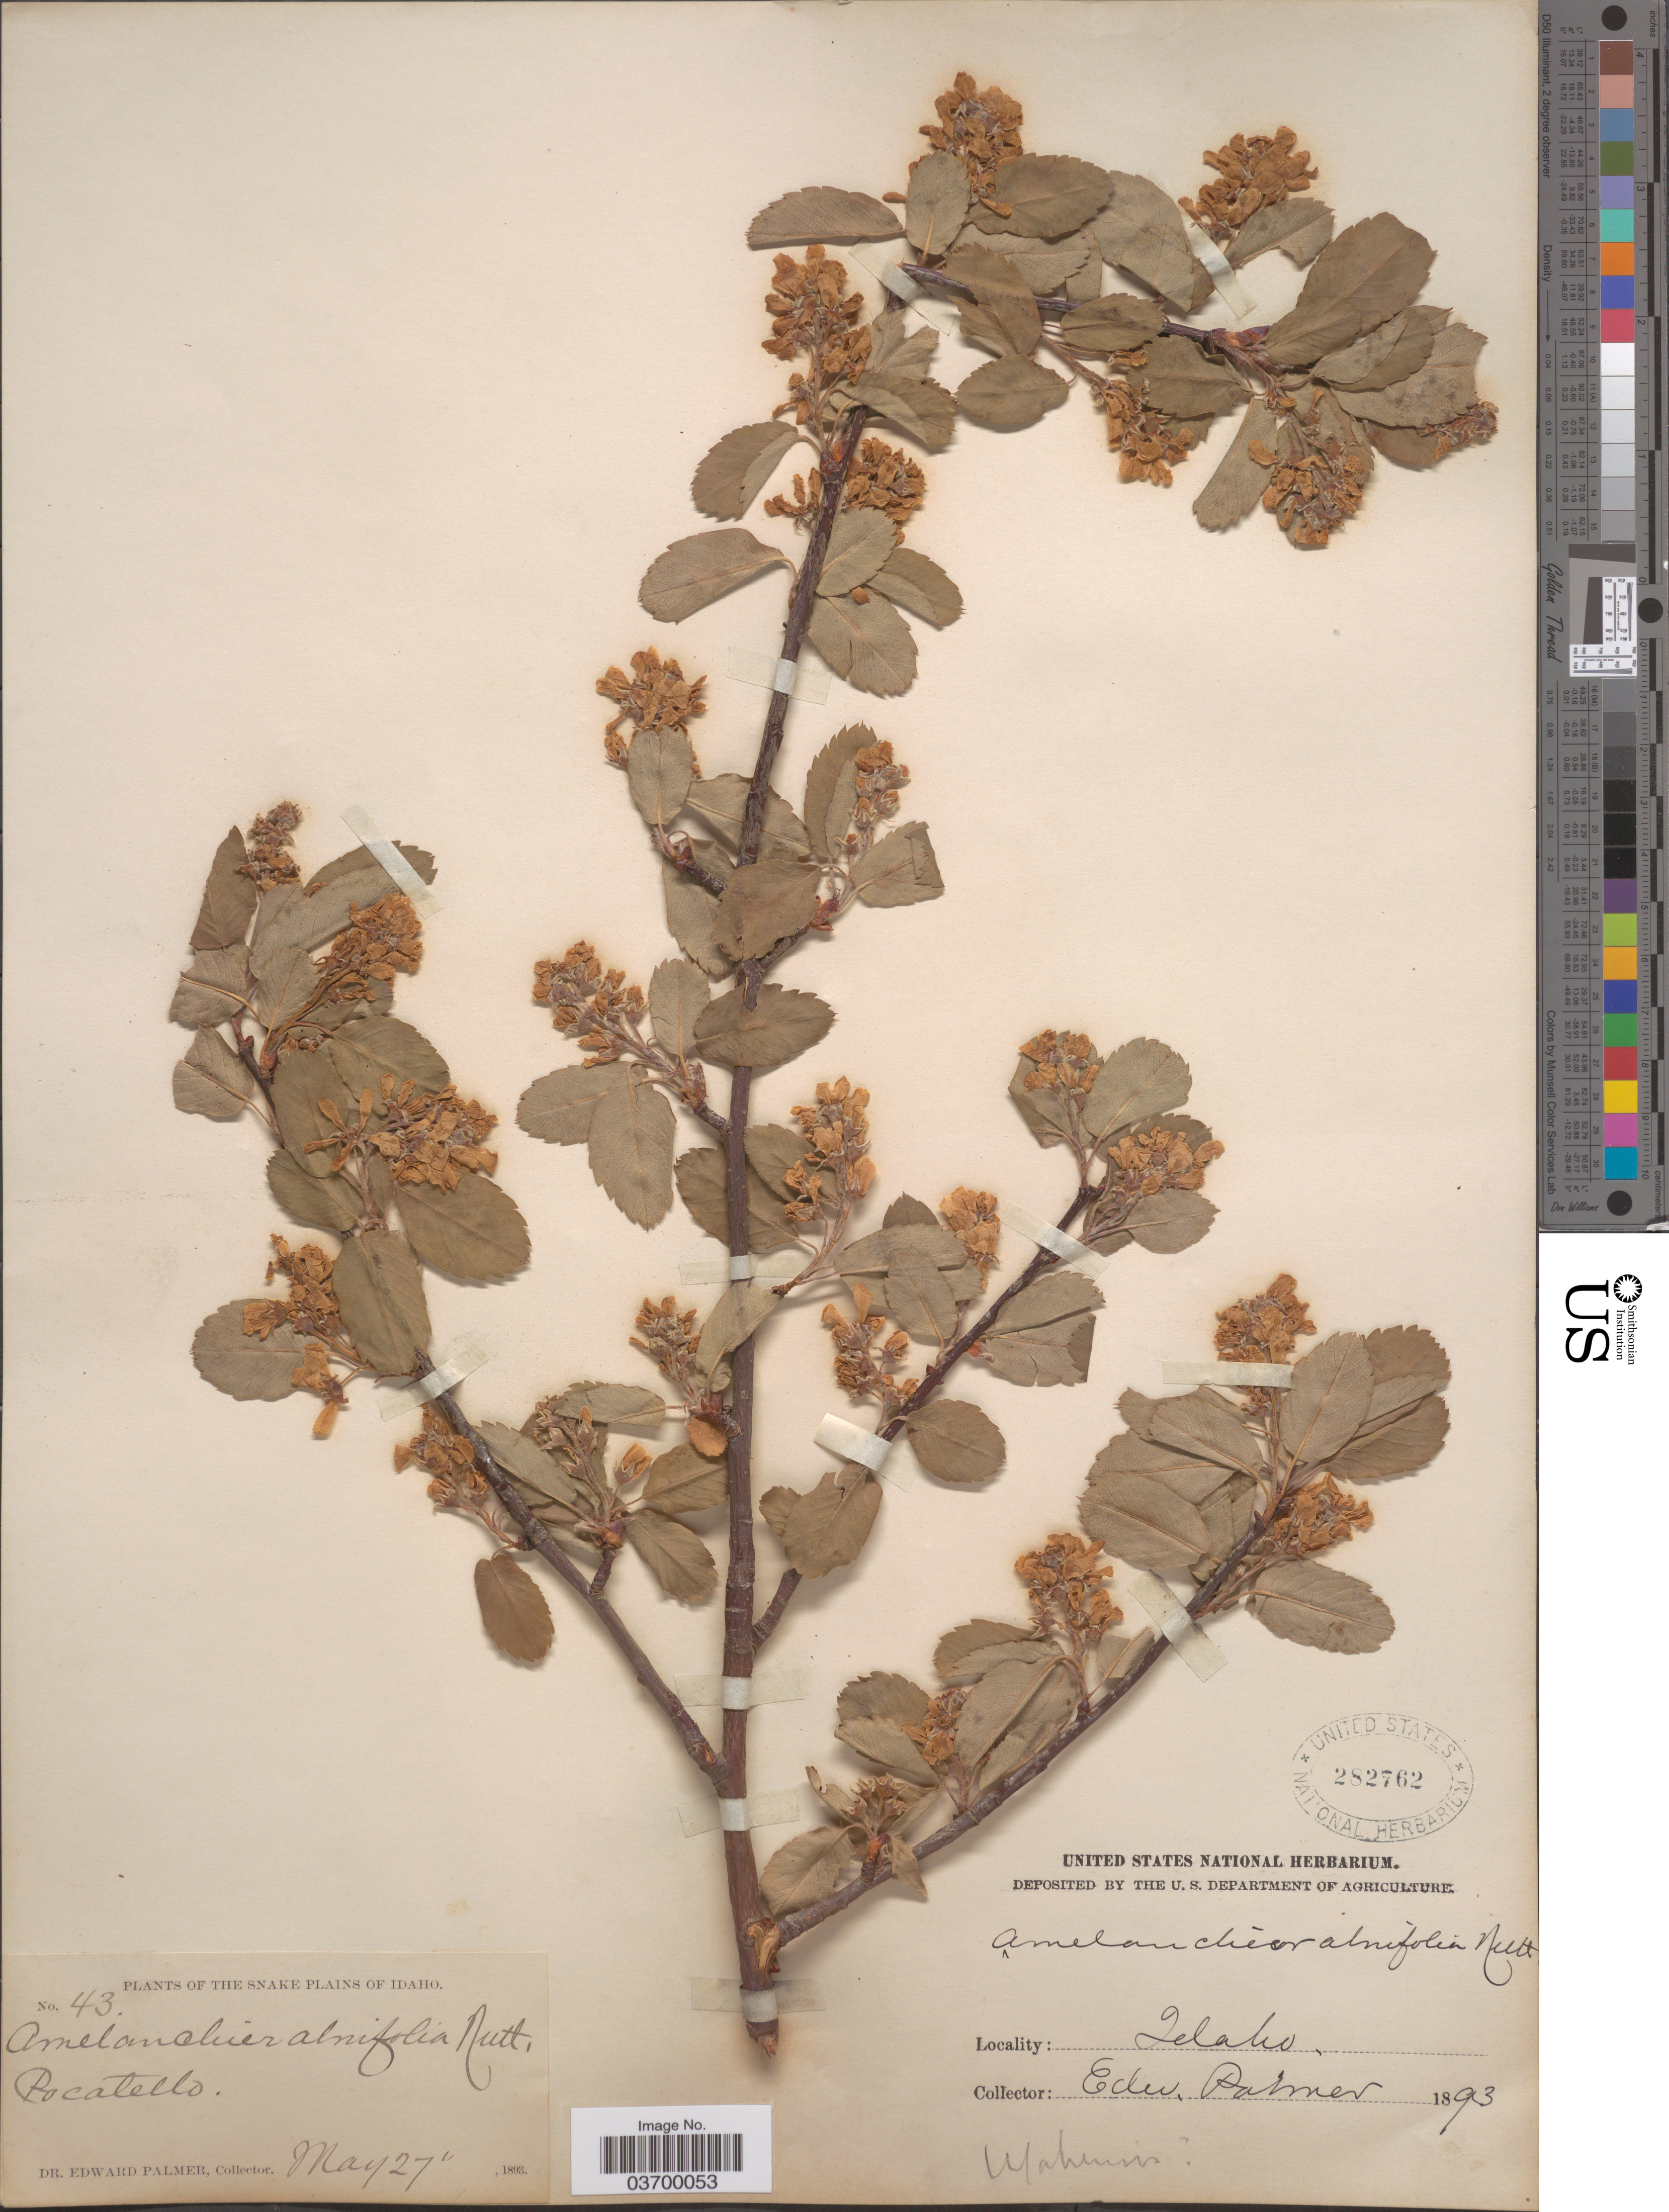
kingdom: Plantae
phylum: Tracheophyta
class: Magnoliopsida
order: Rosales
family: Rosaceae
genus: Amelanchier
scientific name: Amelanchier alnifolia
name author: (Nutt.) Nutt. ex M. Roem.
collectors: E. Palmer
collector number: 43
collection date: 1893-05-27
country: United States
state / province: Idaho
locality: The Snake Plains. Pocatello.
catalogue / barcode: US 282762